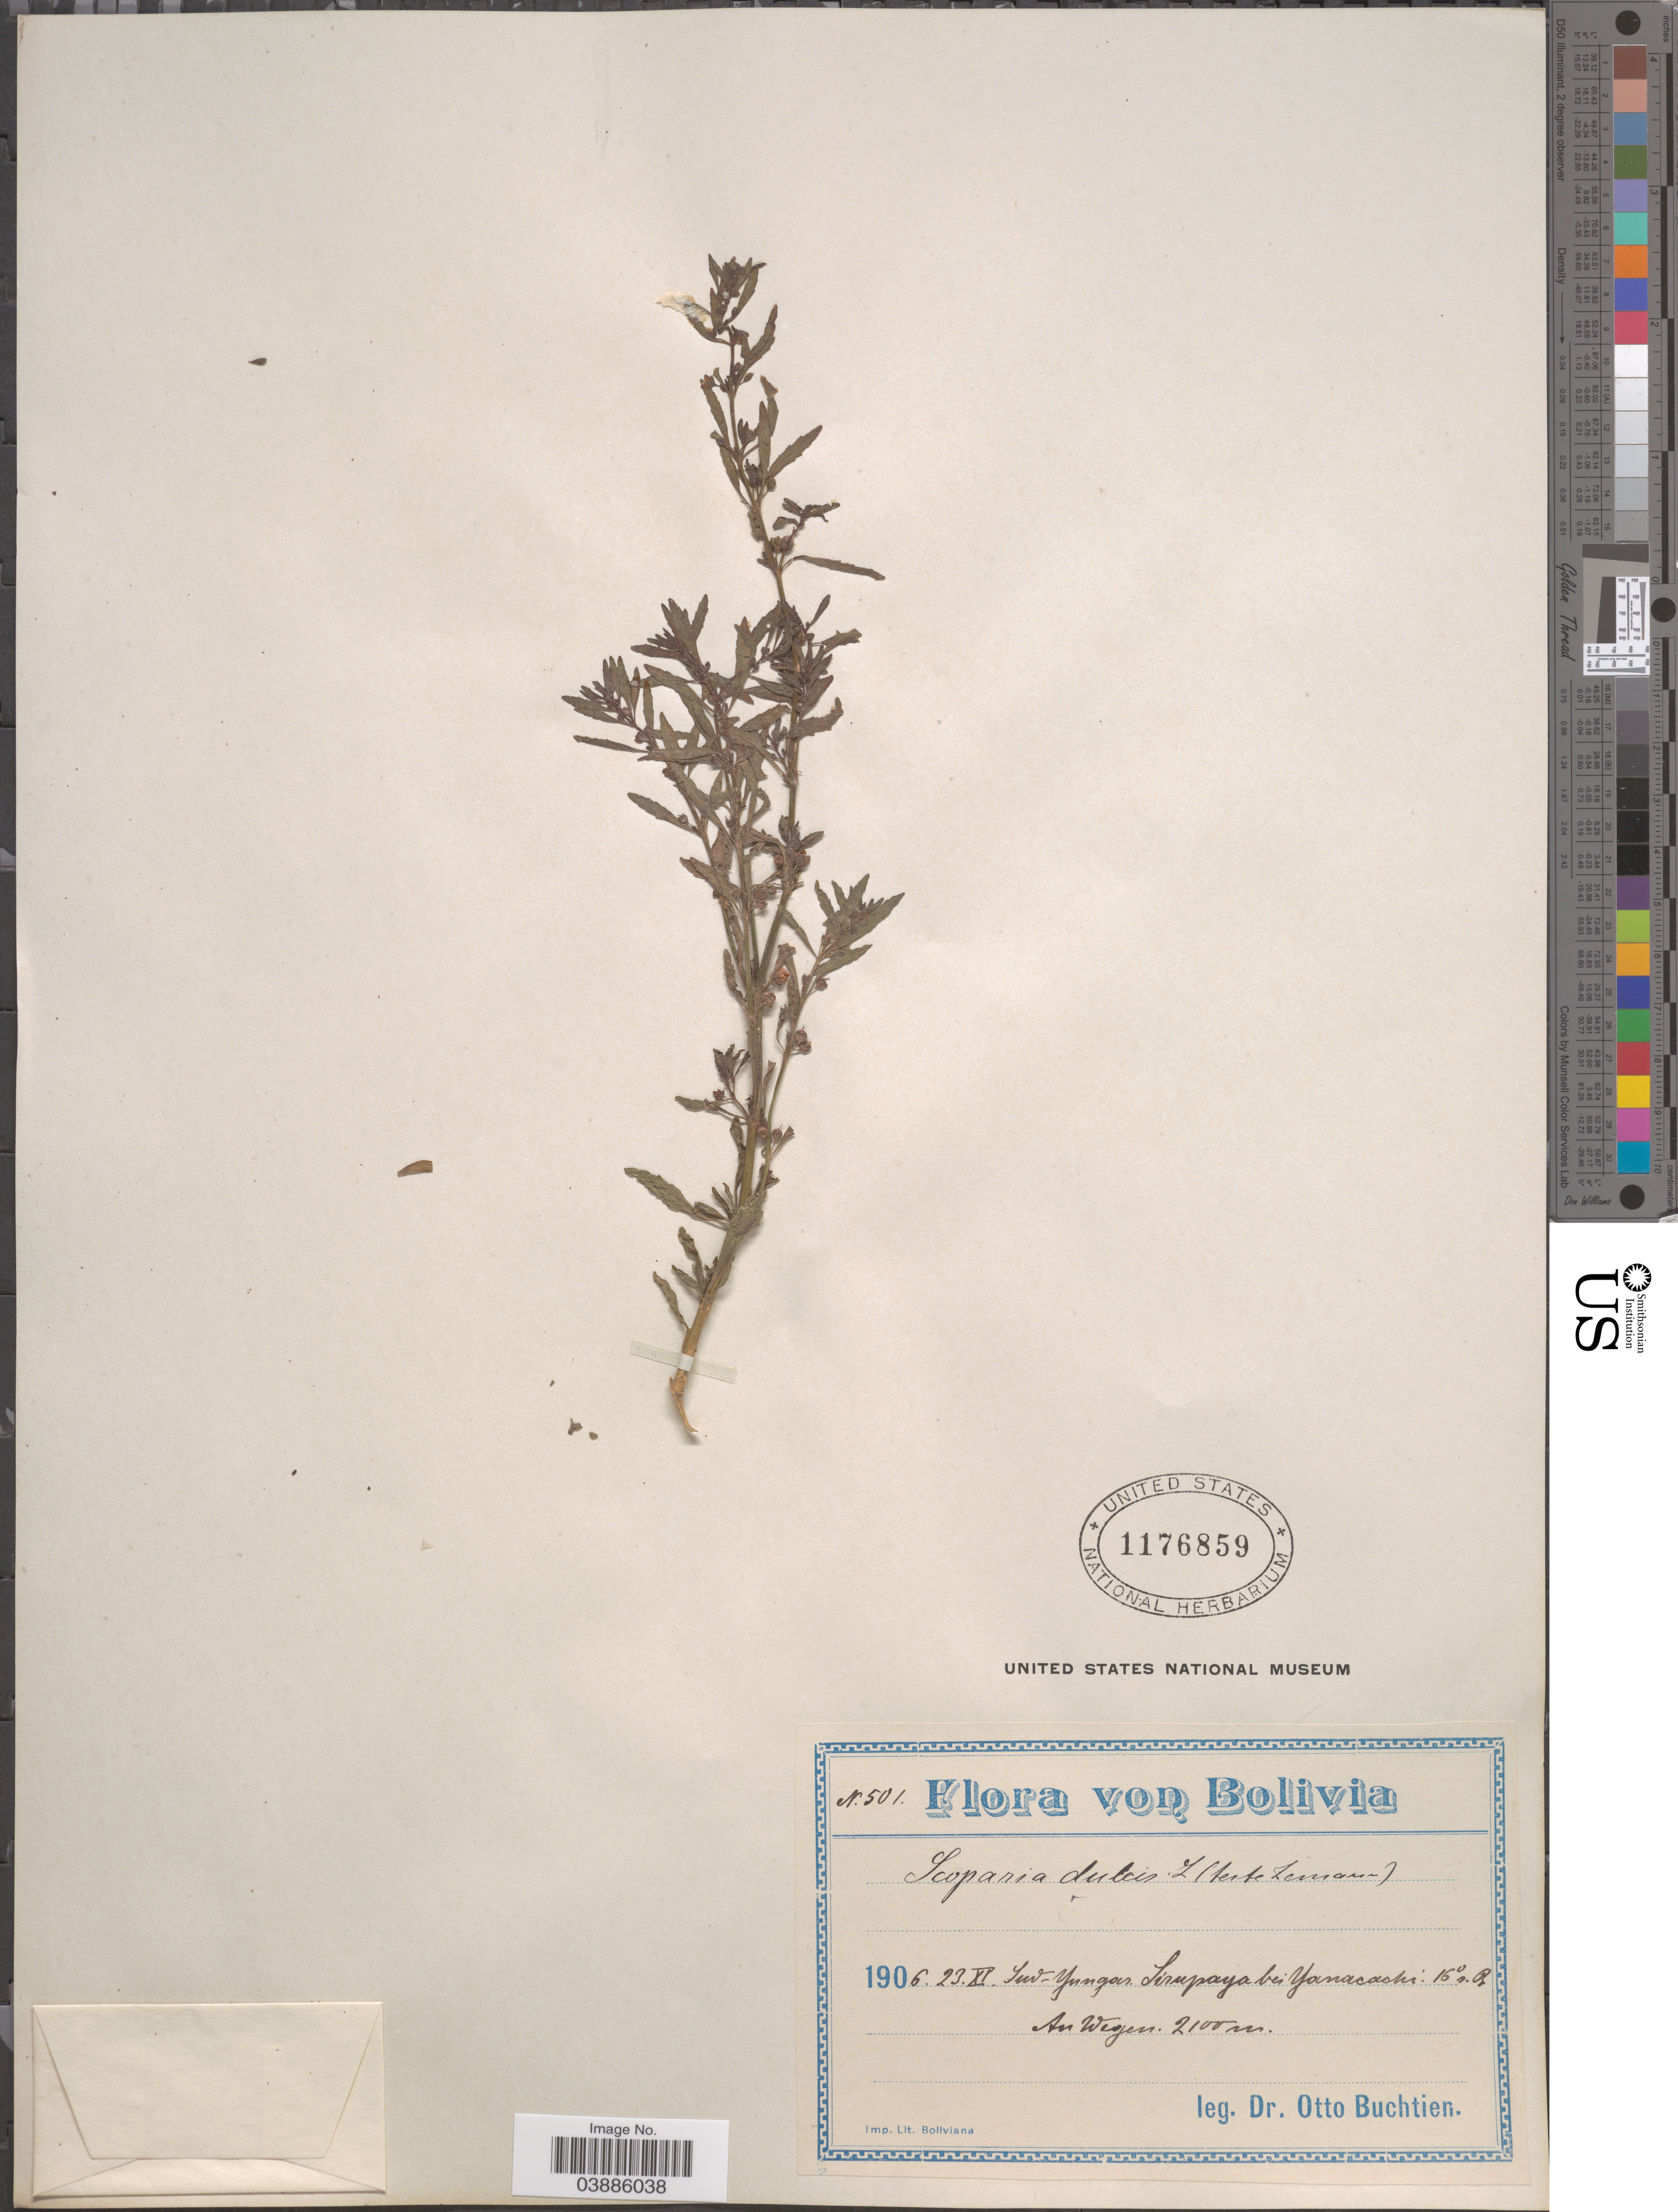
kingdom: Plantae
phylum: Tracheophyta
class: Magnoliopsida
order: Lamiales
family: Plantaginaceae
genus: Scoparia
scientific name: Scoparia dulcis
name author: L.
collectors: O. Buchtien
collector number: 501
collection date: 1906-11-23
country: Bolivia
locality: Sud-Yungan Sirupaya bei Yanacachi. 15° n. Br. An Wegen.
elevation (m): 2100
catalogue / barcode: US 1176859